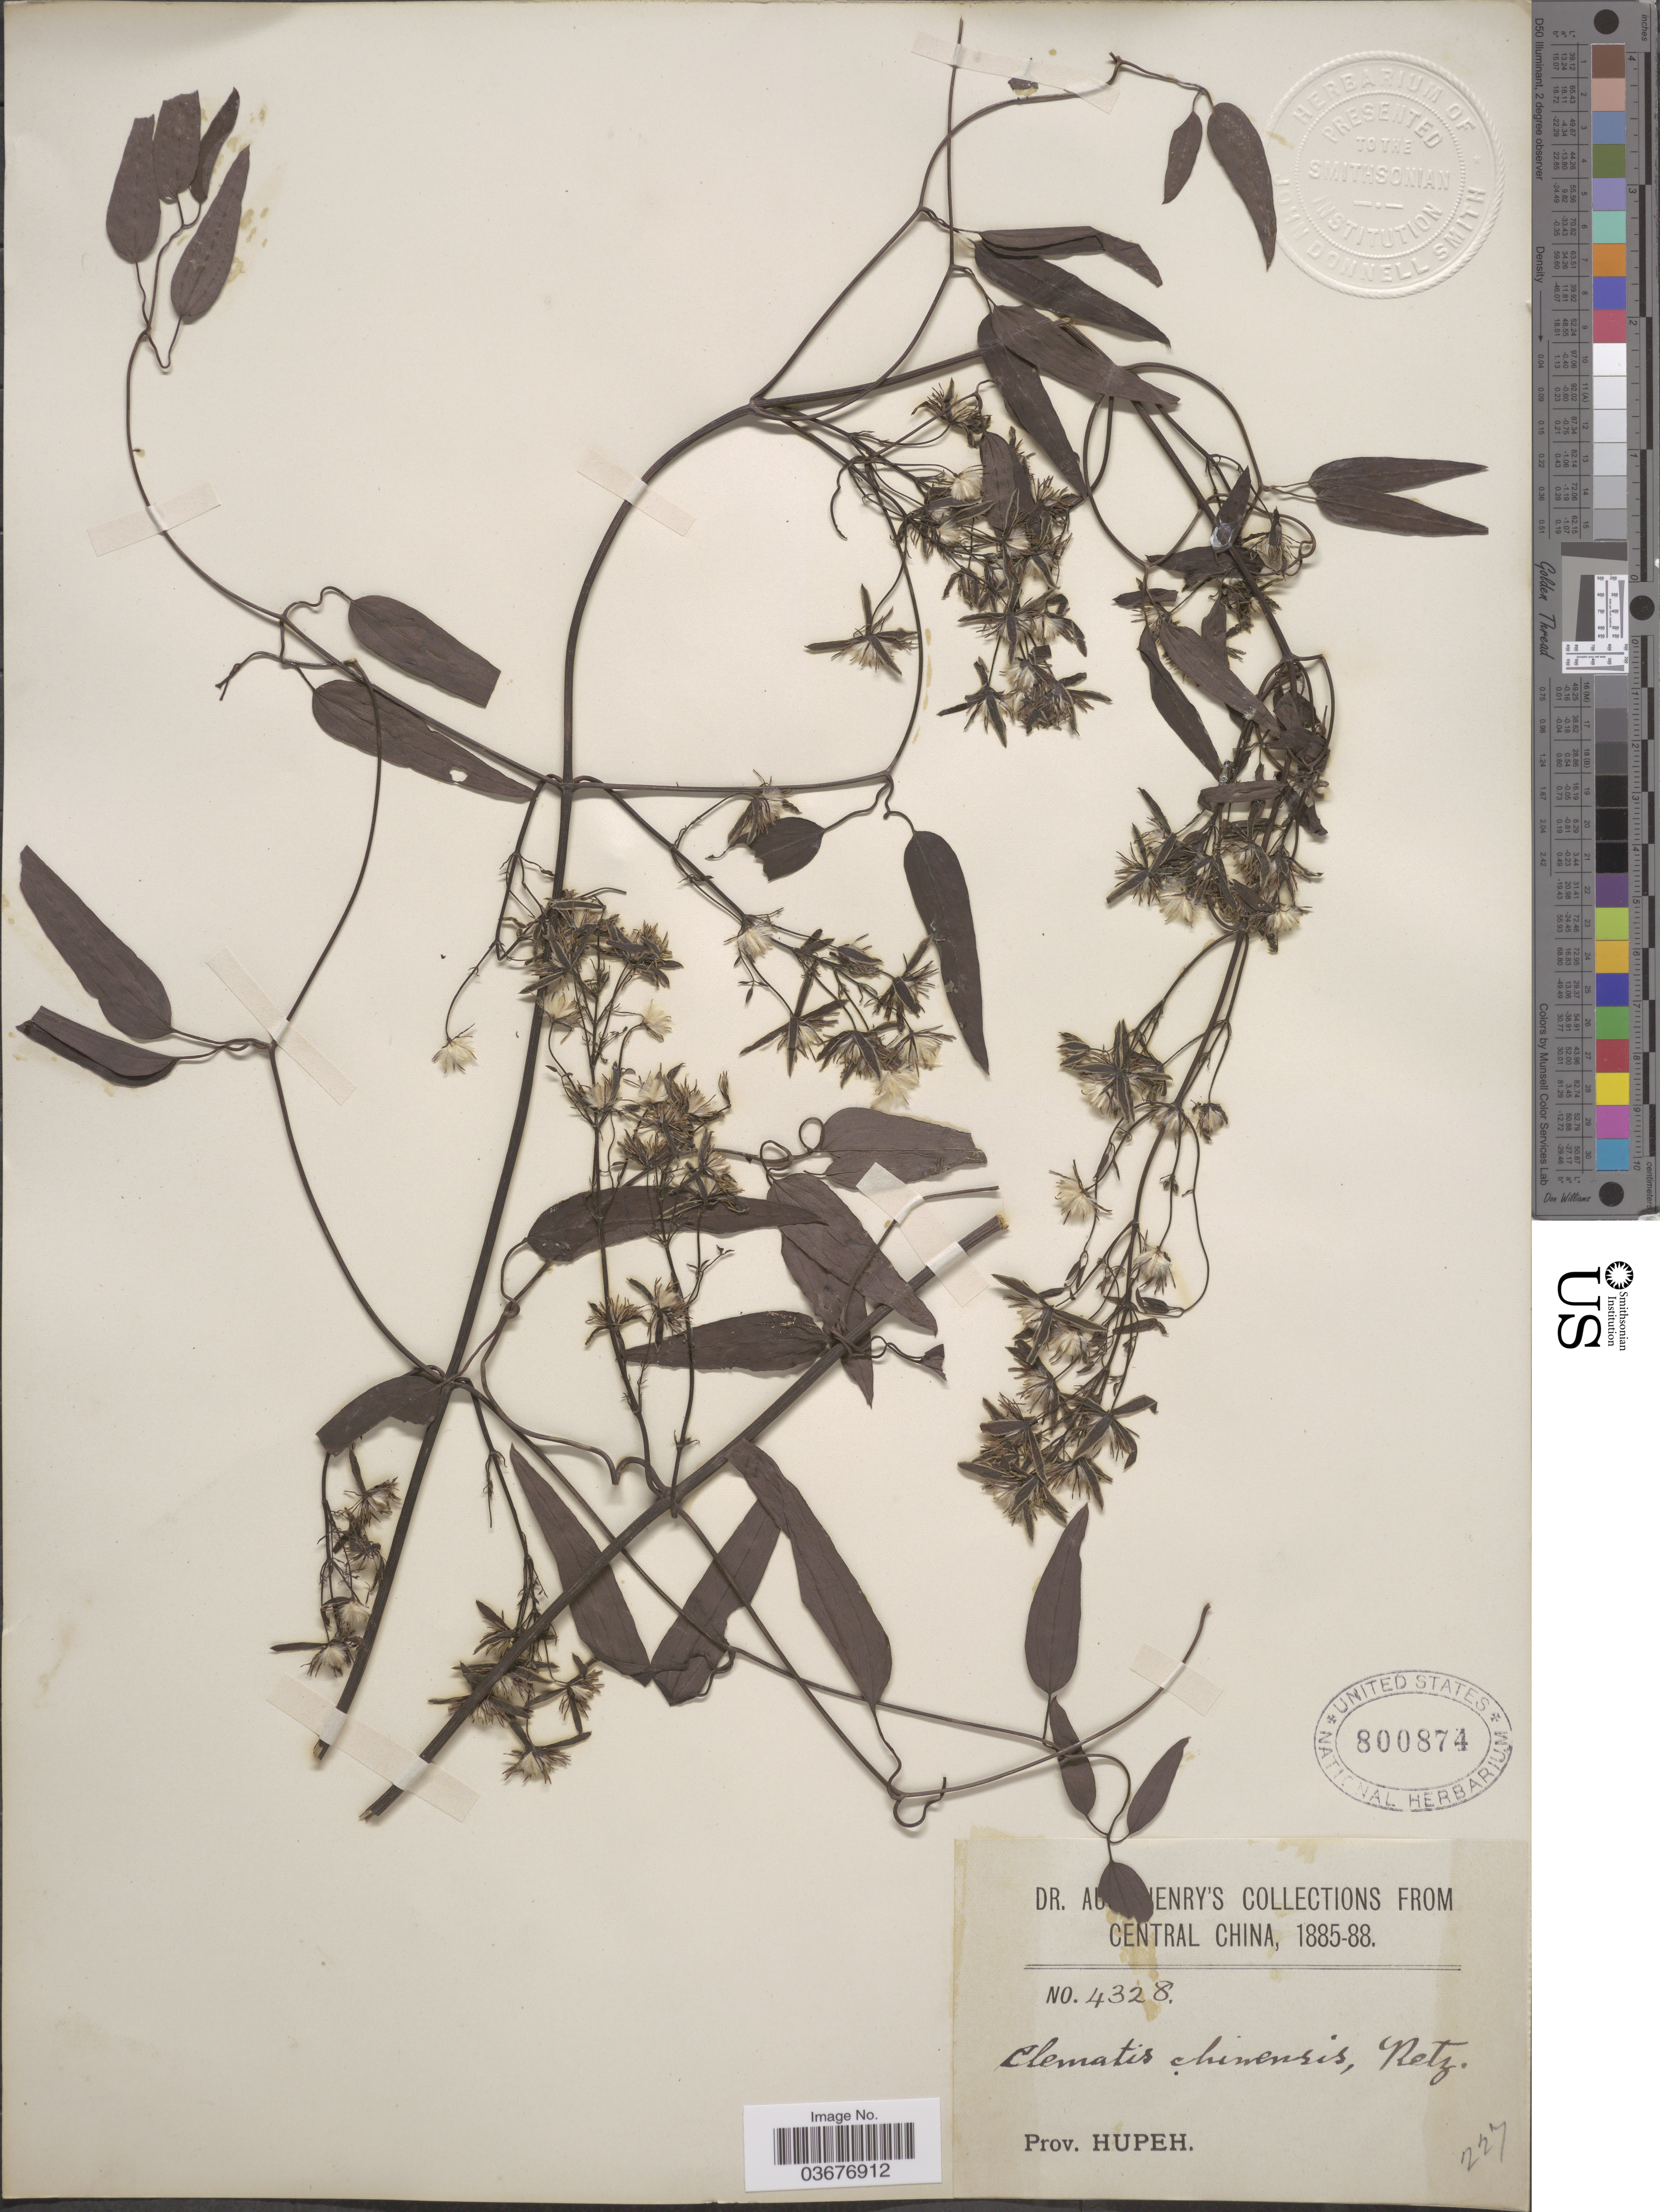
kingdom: Plantae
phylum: Tracheophyta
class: Magnoliopsida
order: Ranunculales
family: Ranunculaceae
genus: Clematis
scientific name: Clematis chinensis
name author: Retz.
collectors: A. Henry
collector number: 4328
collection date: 1885/1888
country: China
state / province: Hubei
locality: Central China. Prov. Hupeh.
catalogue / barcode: US 800874